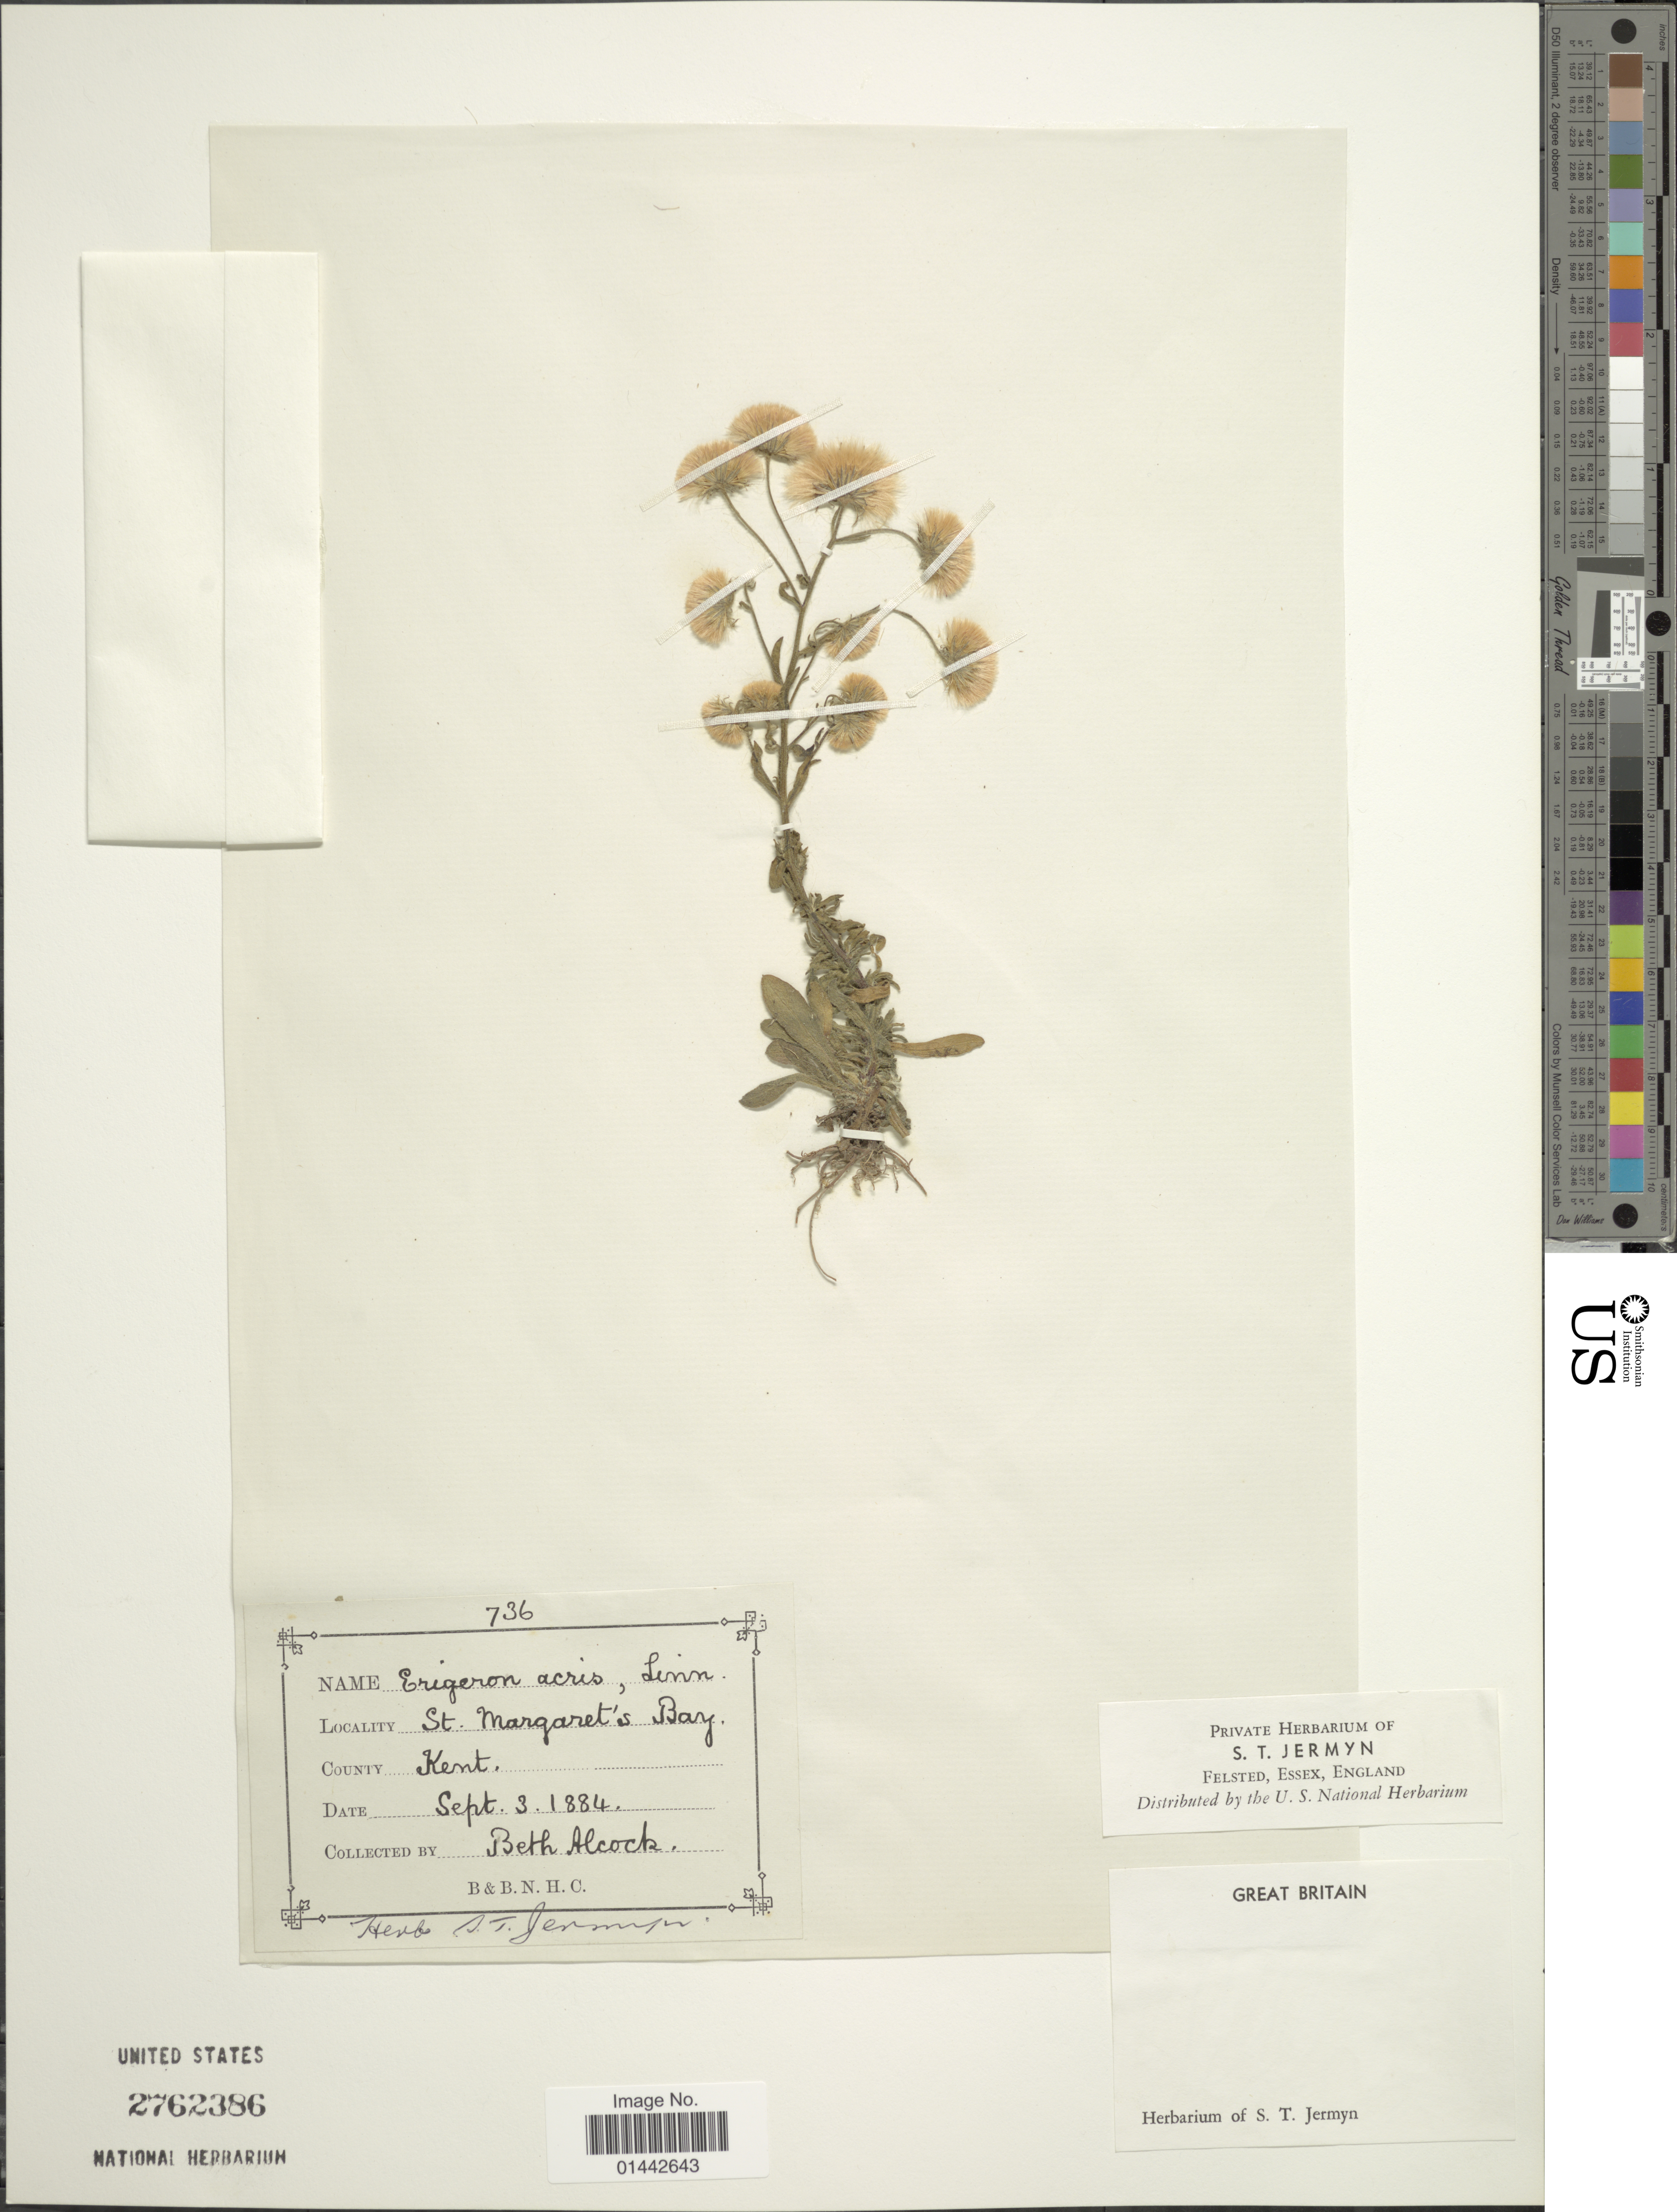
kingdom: Plantae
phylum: Tracheophyta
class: Magnoliopsida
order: Asterales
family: Asteraceae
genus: Erigeron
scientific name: Erigeron acris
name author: L.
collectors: S. Jermyn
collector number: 736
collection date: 1884-09-03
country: United Kingdom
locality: St.Margaret's Bay, County Kent.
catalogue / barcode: US 2762386